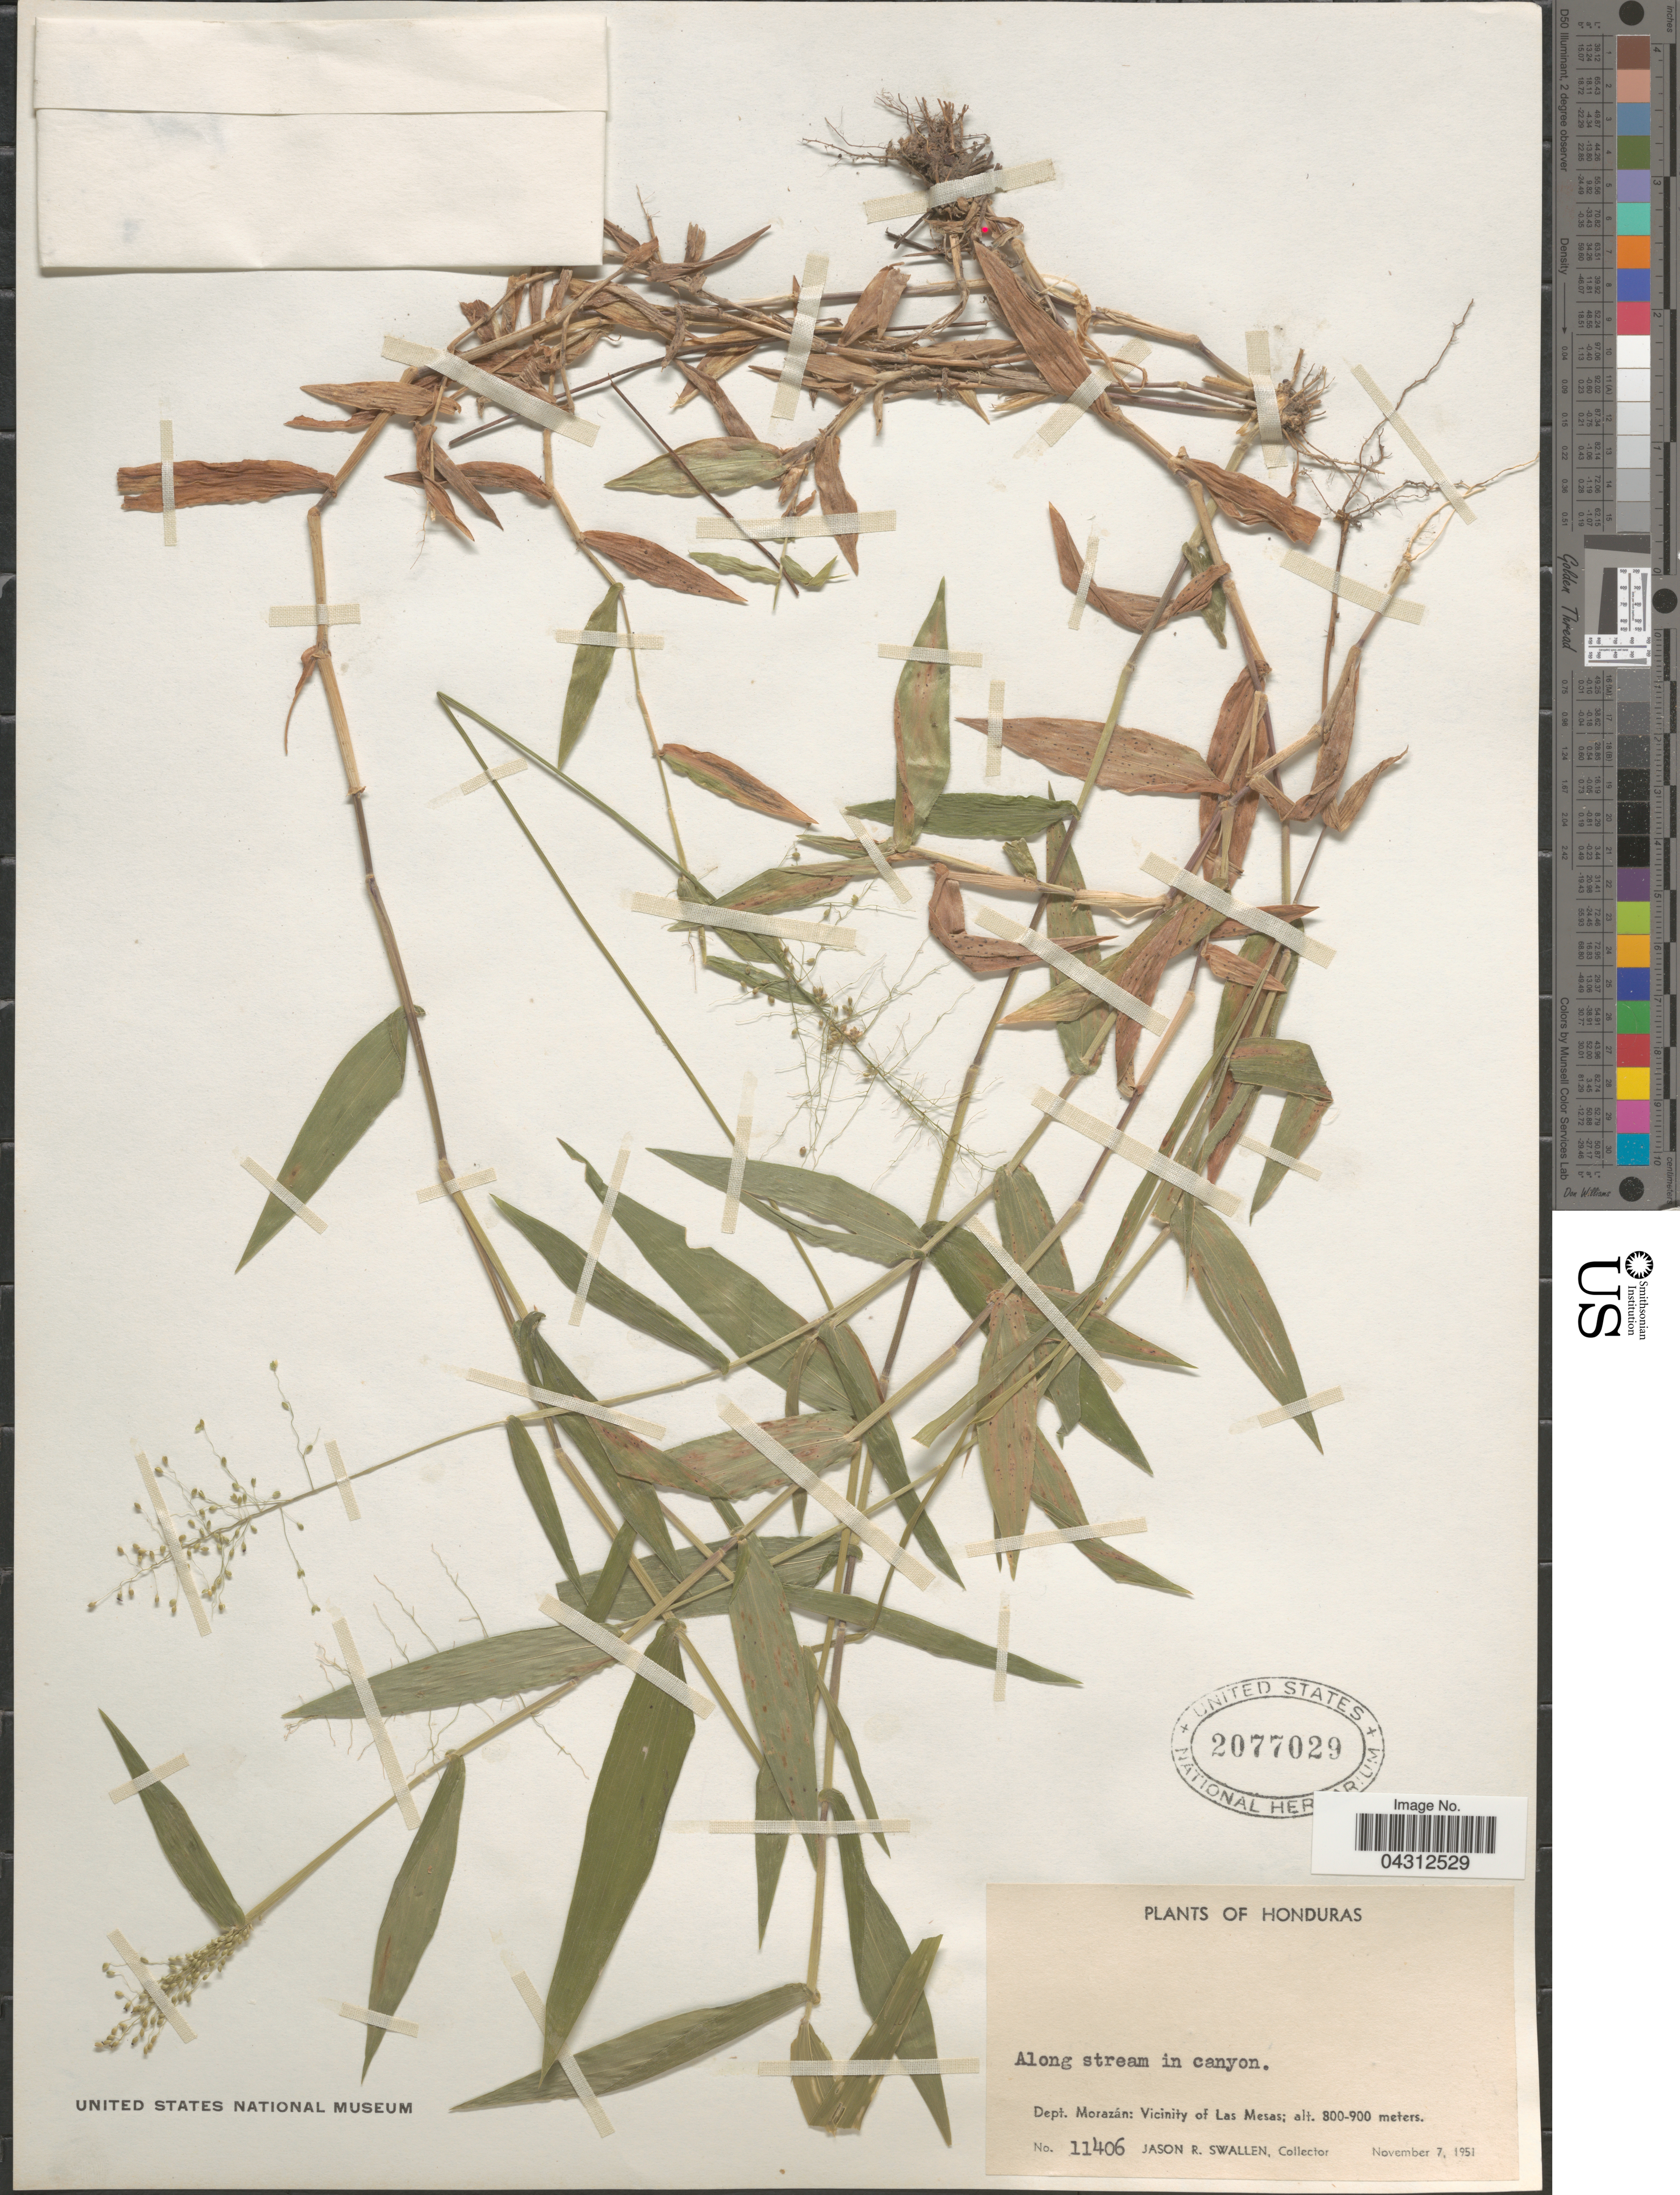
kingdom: Plantae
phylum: Tracheophyta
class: Liliopsida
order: Poales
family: Poaceae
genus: Panicum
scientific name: Panicum sp.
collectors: J. R. Swallen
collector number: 11406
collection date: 1951-11-07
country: Honduras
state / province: Fco. Morazán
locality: Along stream in canyon. Dept. Morazán: Vicinity of Las Mesas.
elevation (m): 800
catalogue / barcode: US 2077029